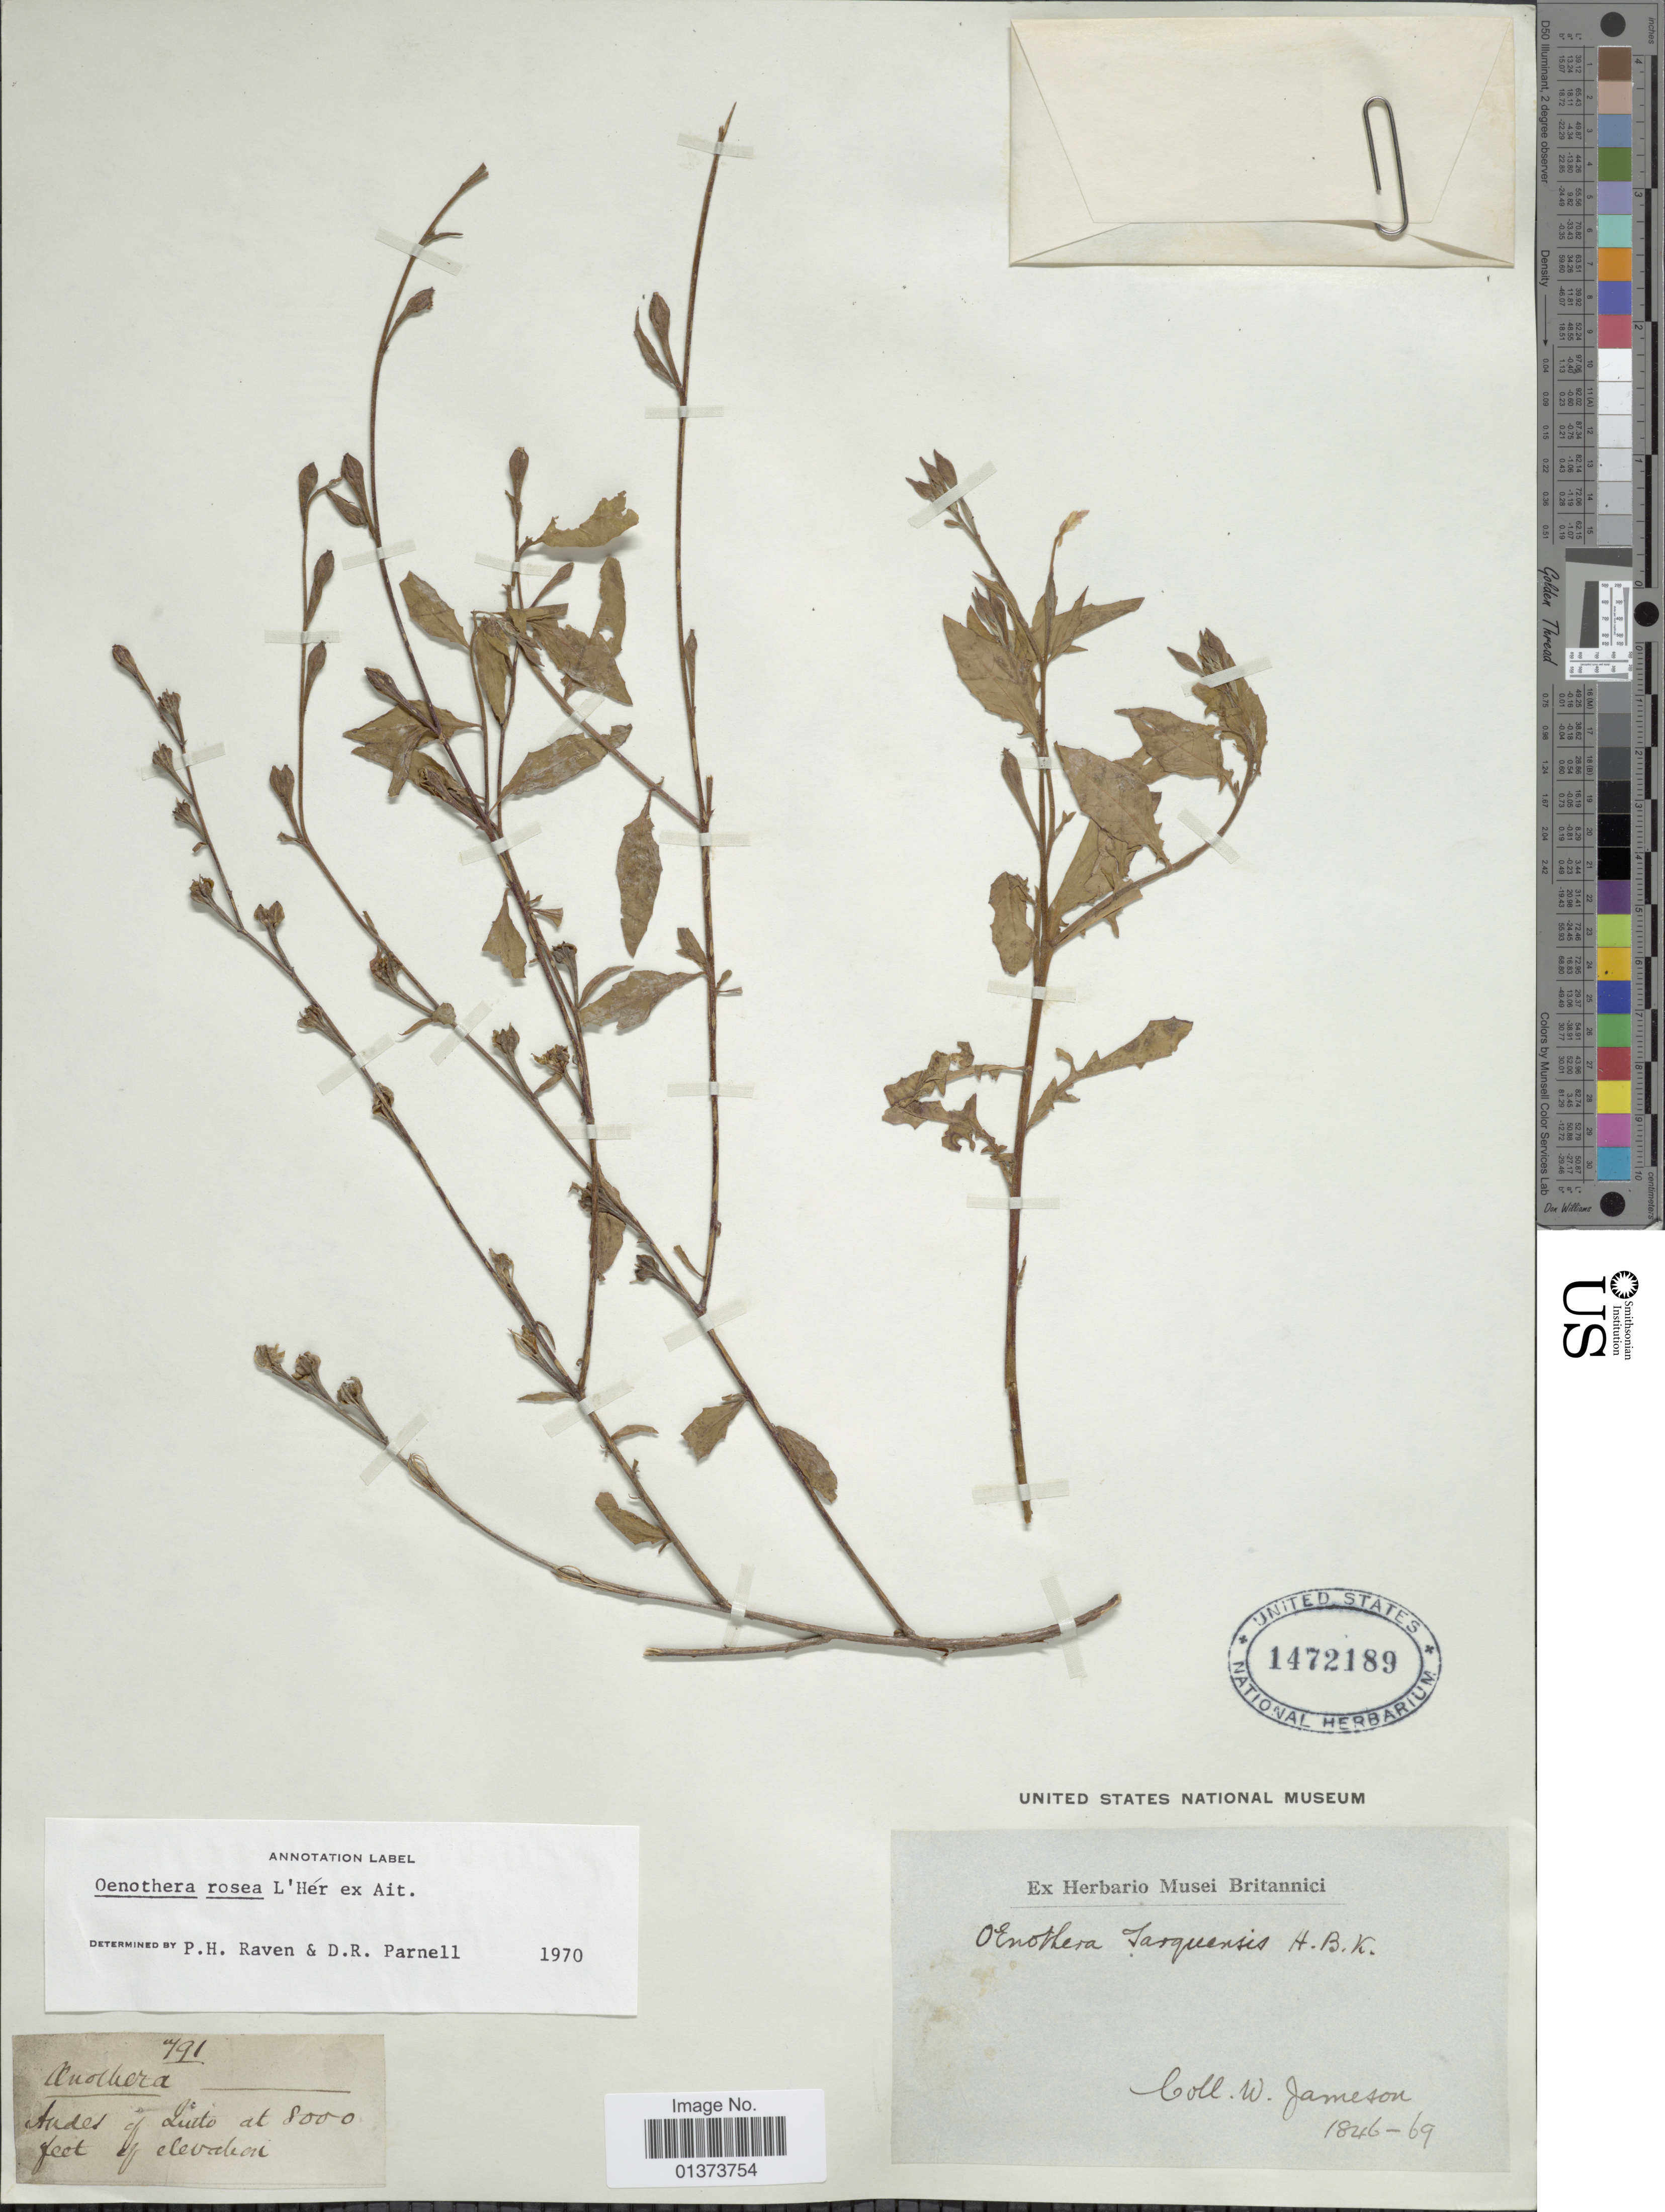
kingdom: Plantae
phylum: Tracheophyta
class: Magnoliopsida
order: Myrtales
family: Onagraceae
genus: Oenothera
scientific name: Oenothera rosea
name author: L'Hér. ex Aiton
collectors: W. Jameson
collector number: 791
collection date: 1846/1869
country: Ecuador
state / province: Pichincha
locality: Andes of Quito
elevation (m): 2438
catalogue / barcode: US 1472189